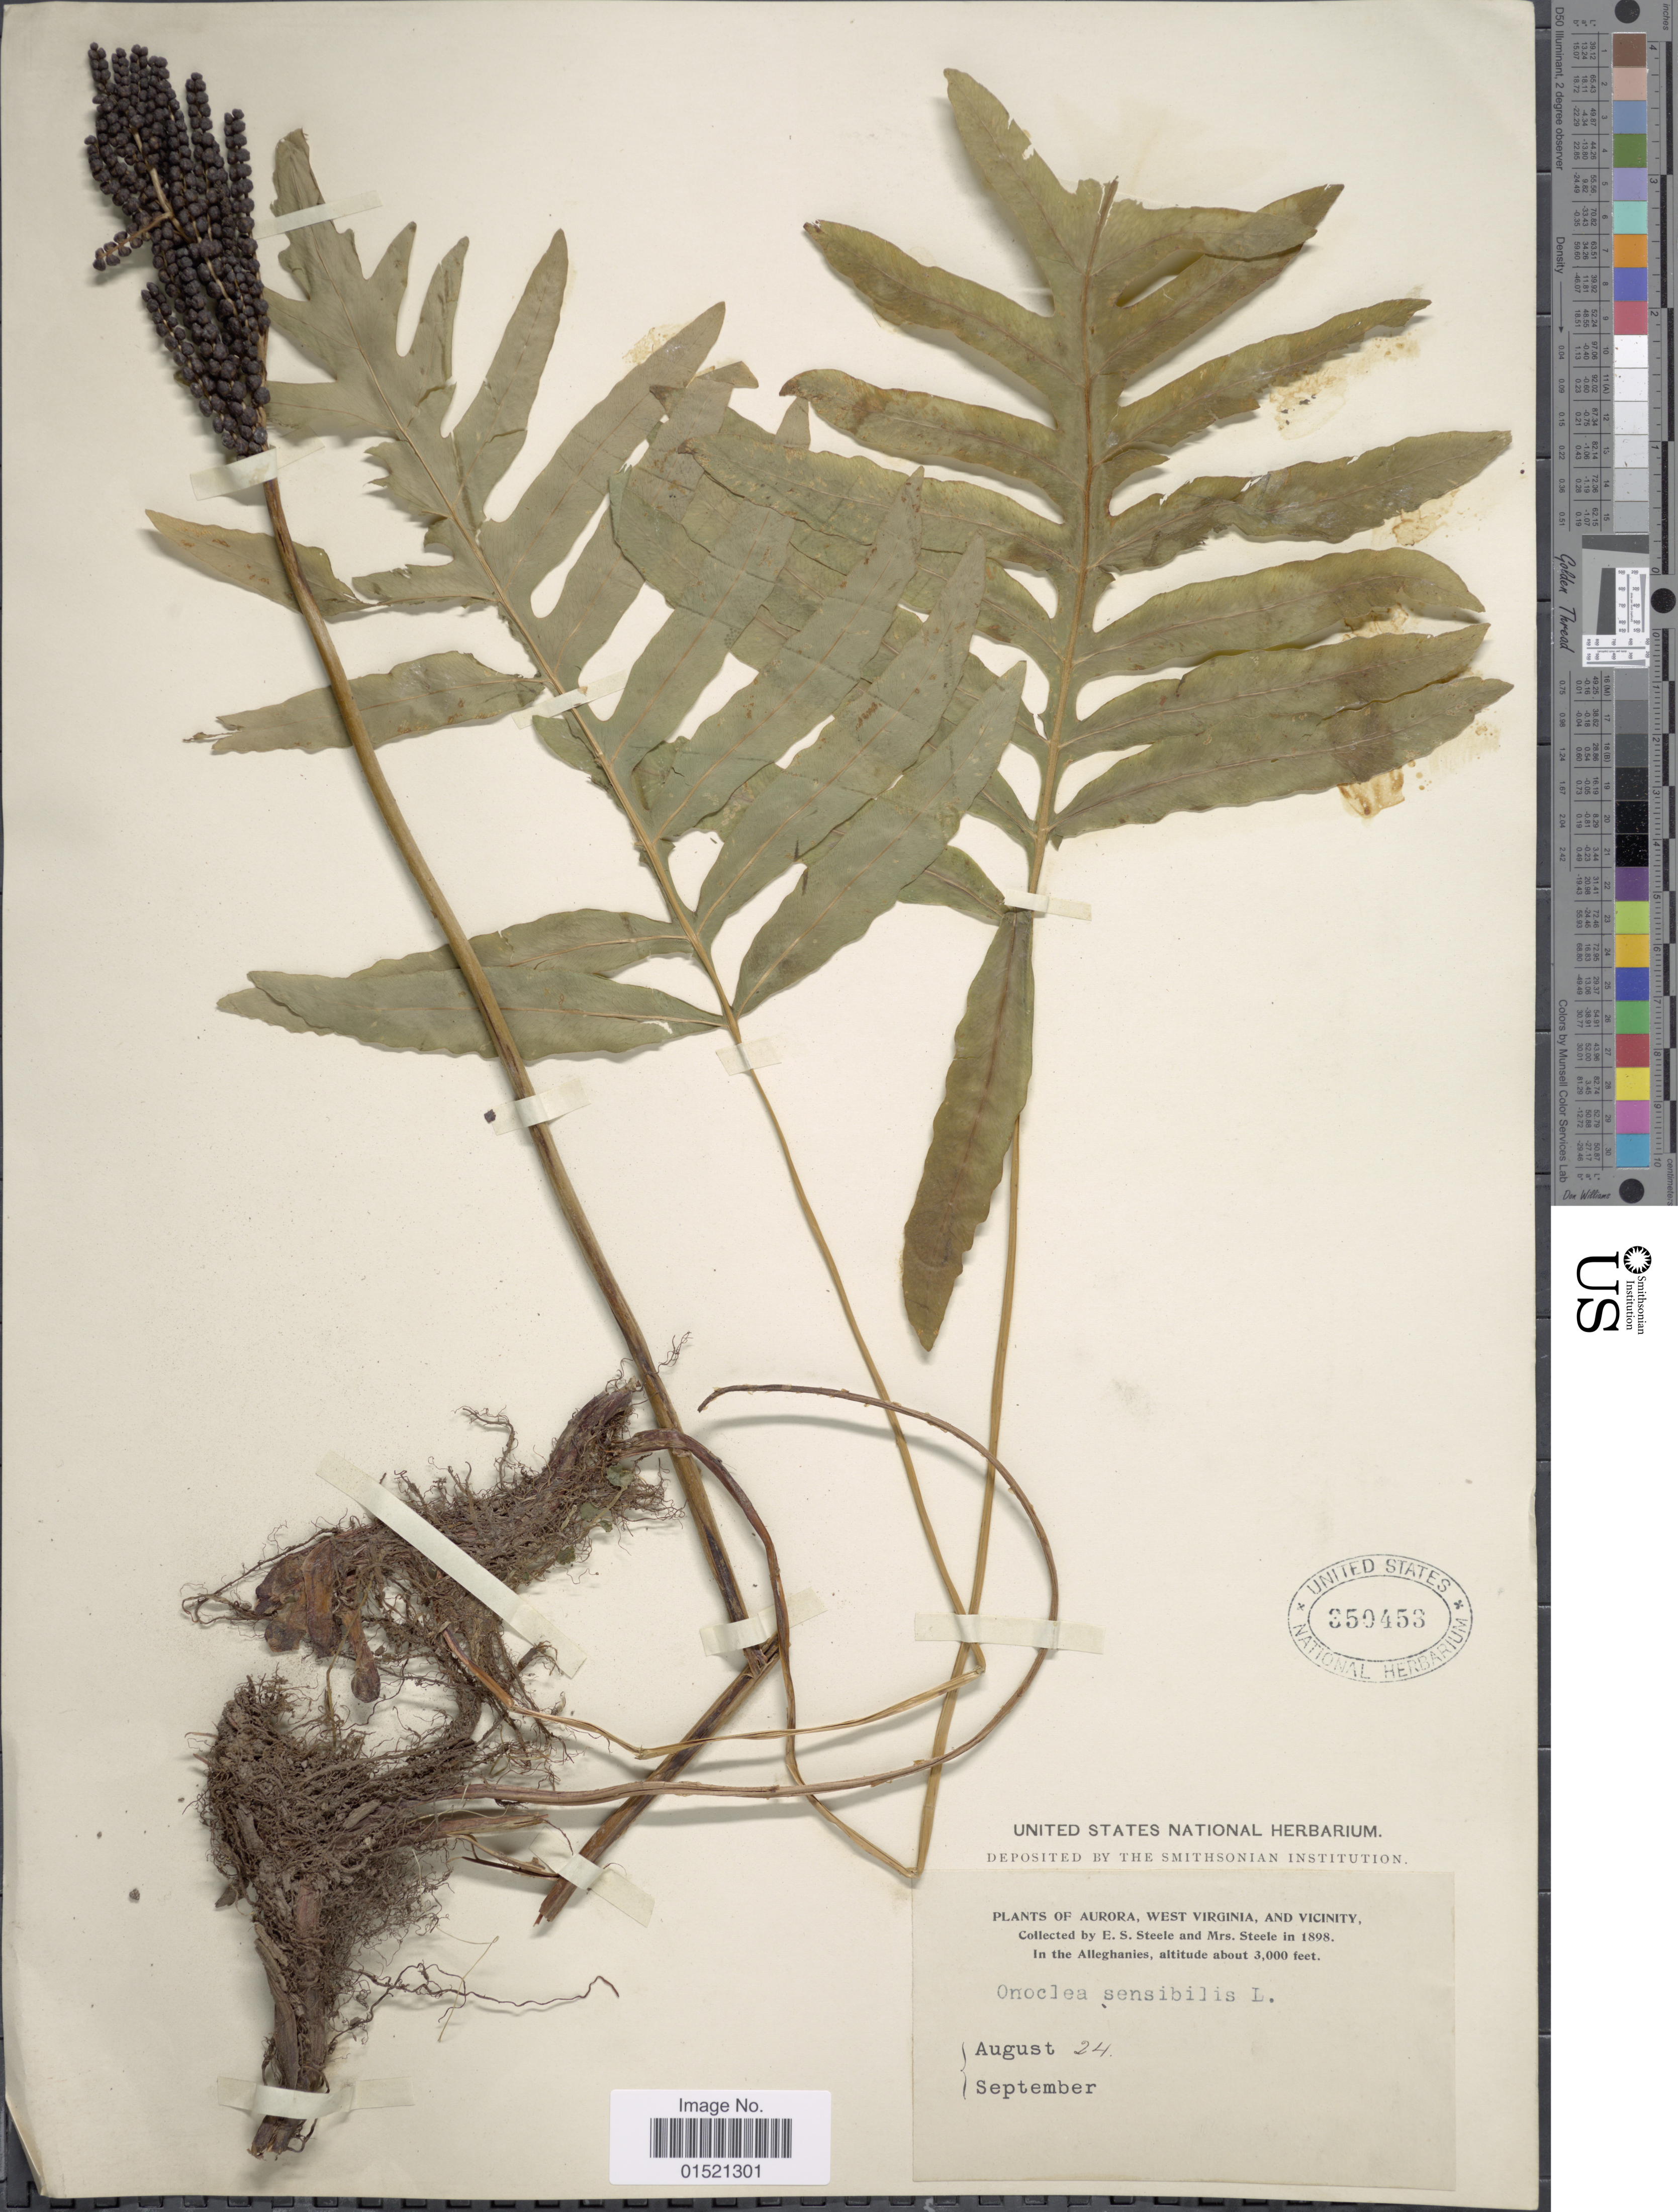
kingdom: Plantae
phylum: Tracheophyta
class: Polypodiopsida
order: Polypodiales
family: Onocleaceae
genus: Onoclea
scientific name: Onoclea sensibilis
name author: L.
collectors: E. Steele & Mrs. E. S. Steele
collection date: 1898-08-24/1898-09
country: United States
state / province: West Virginia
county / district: Preston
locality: Aurora, and vicinity, In the Alleghanies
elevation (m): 914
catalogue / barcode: US 350453